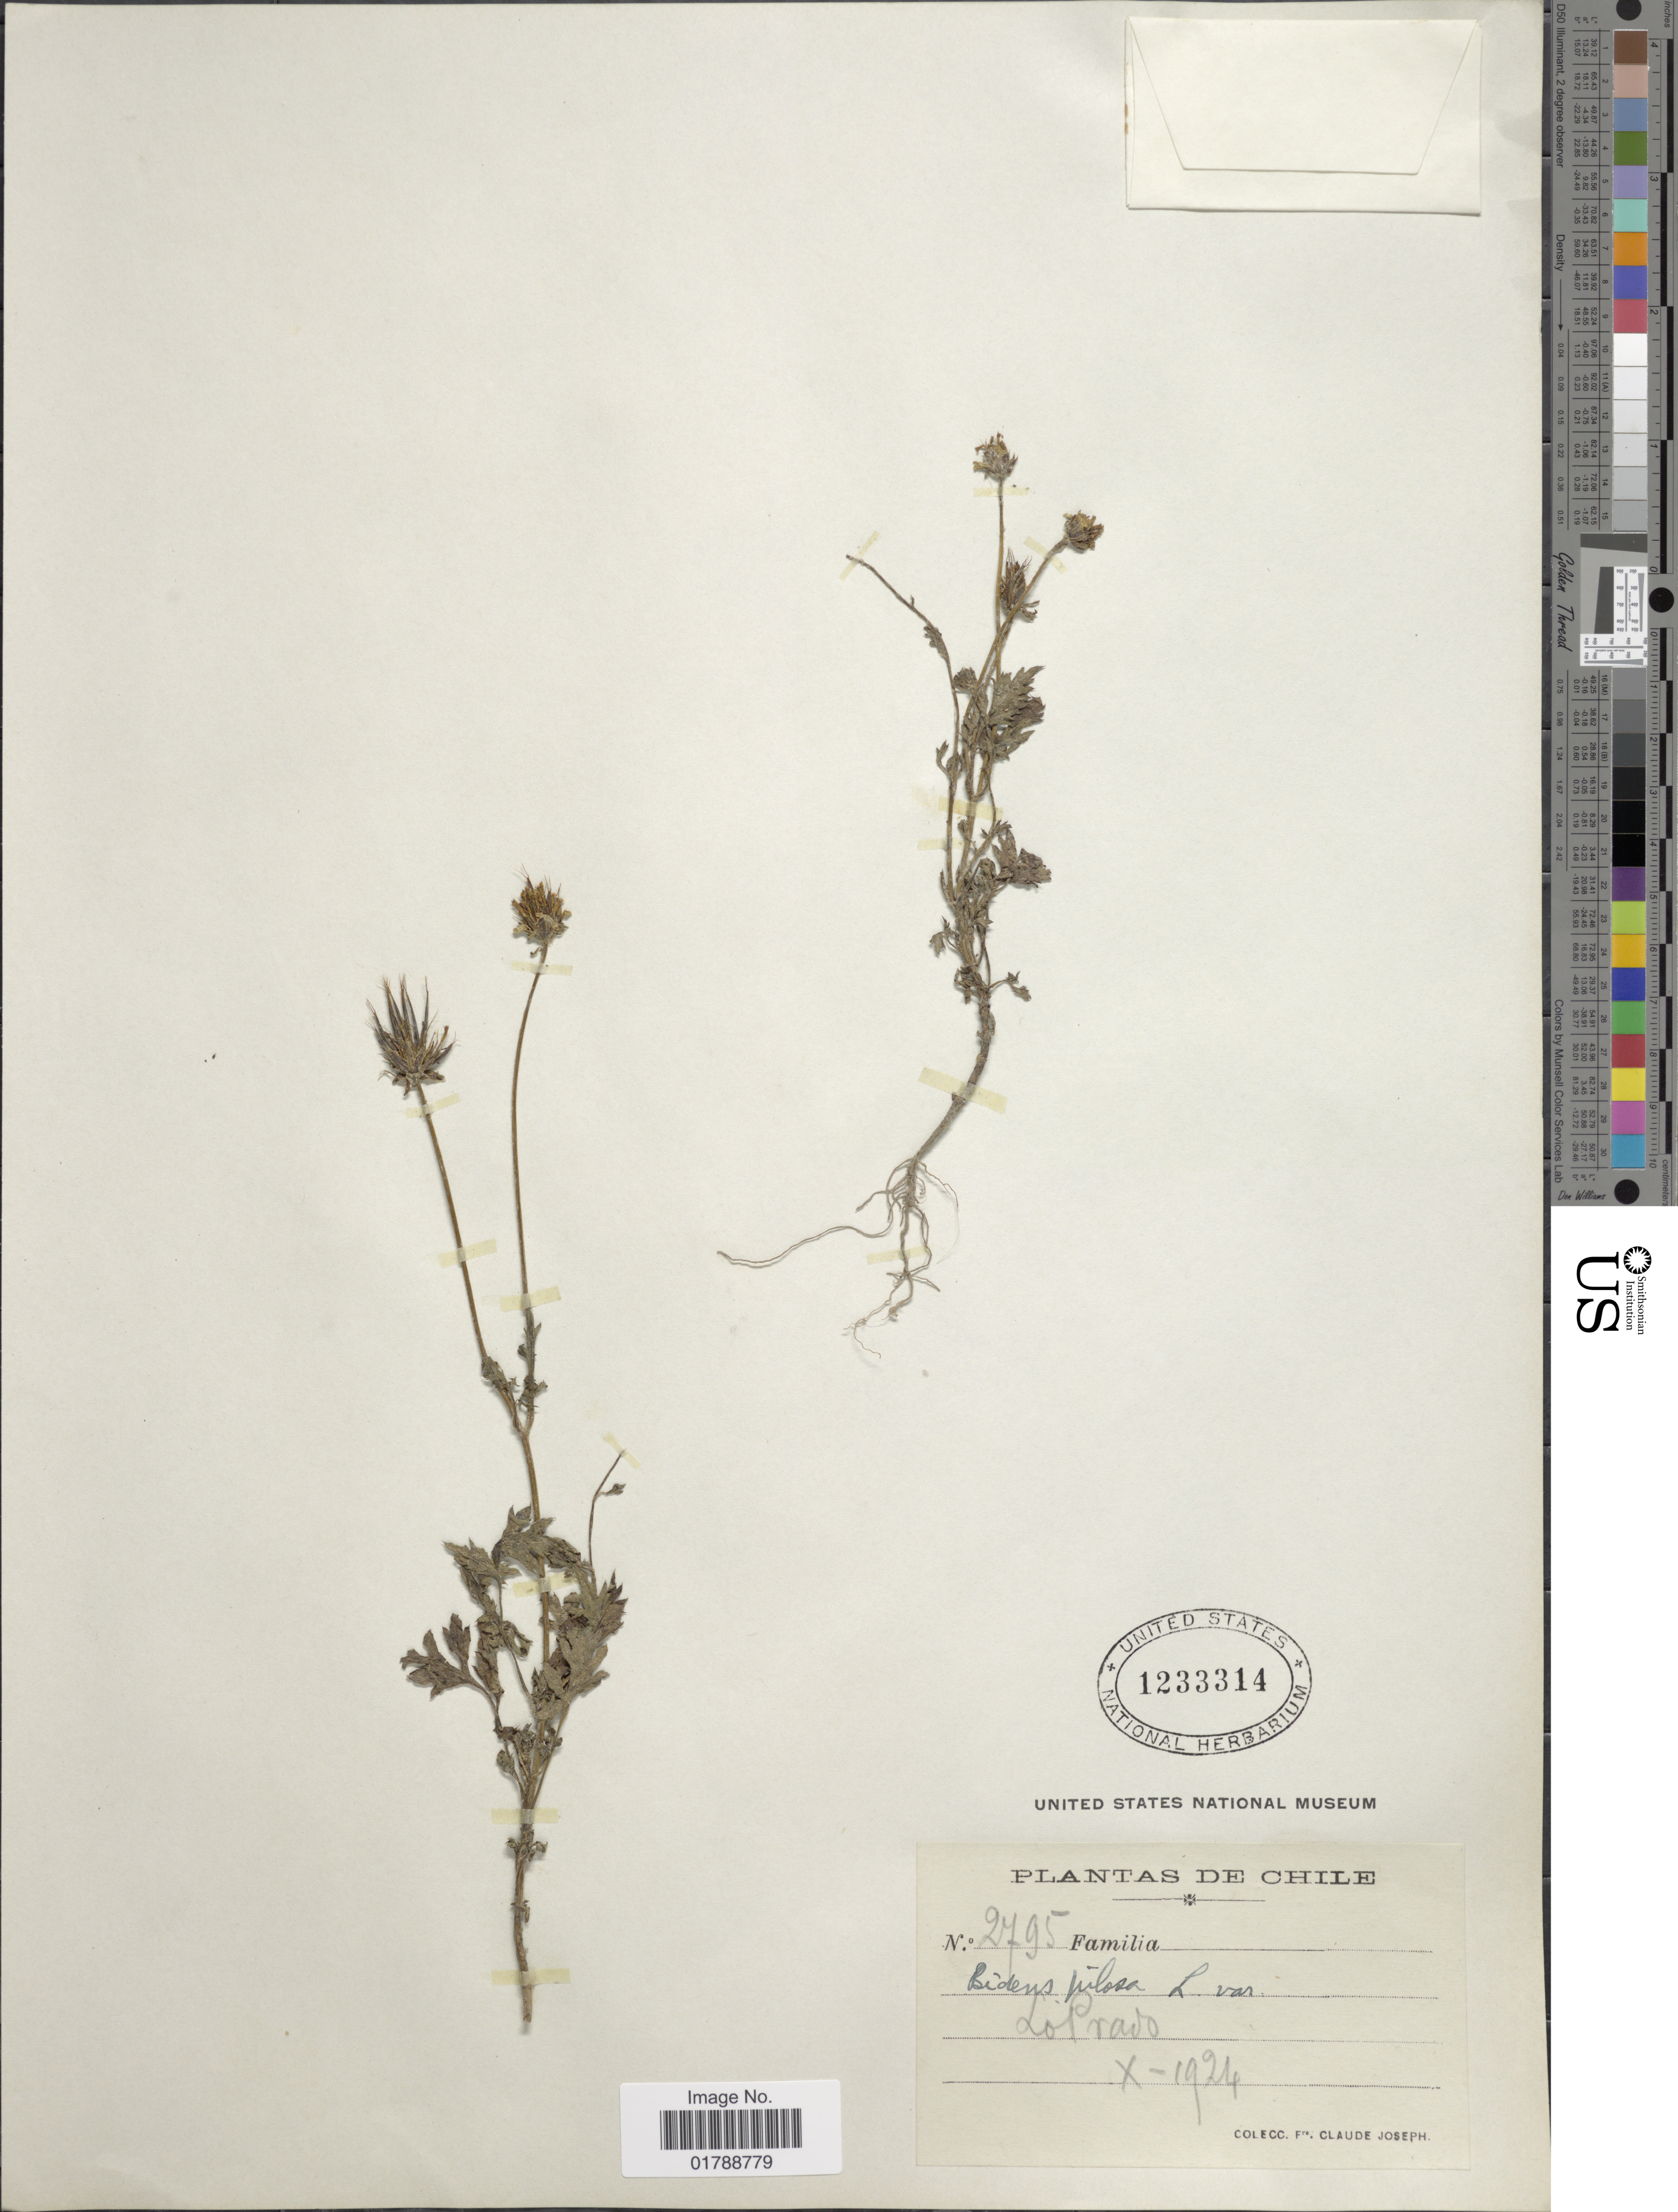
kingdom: Plantae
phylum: Tracheophyta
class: Magnoliopsida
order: Asterales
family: Asteraceae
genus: Bidens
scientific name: Bidens pilosa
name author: L.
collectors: Bro. Claude-Joseph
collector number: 2795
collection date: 1924-10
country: Chile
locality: Lo Prado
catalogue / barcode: US 1233314